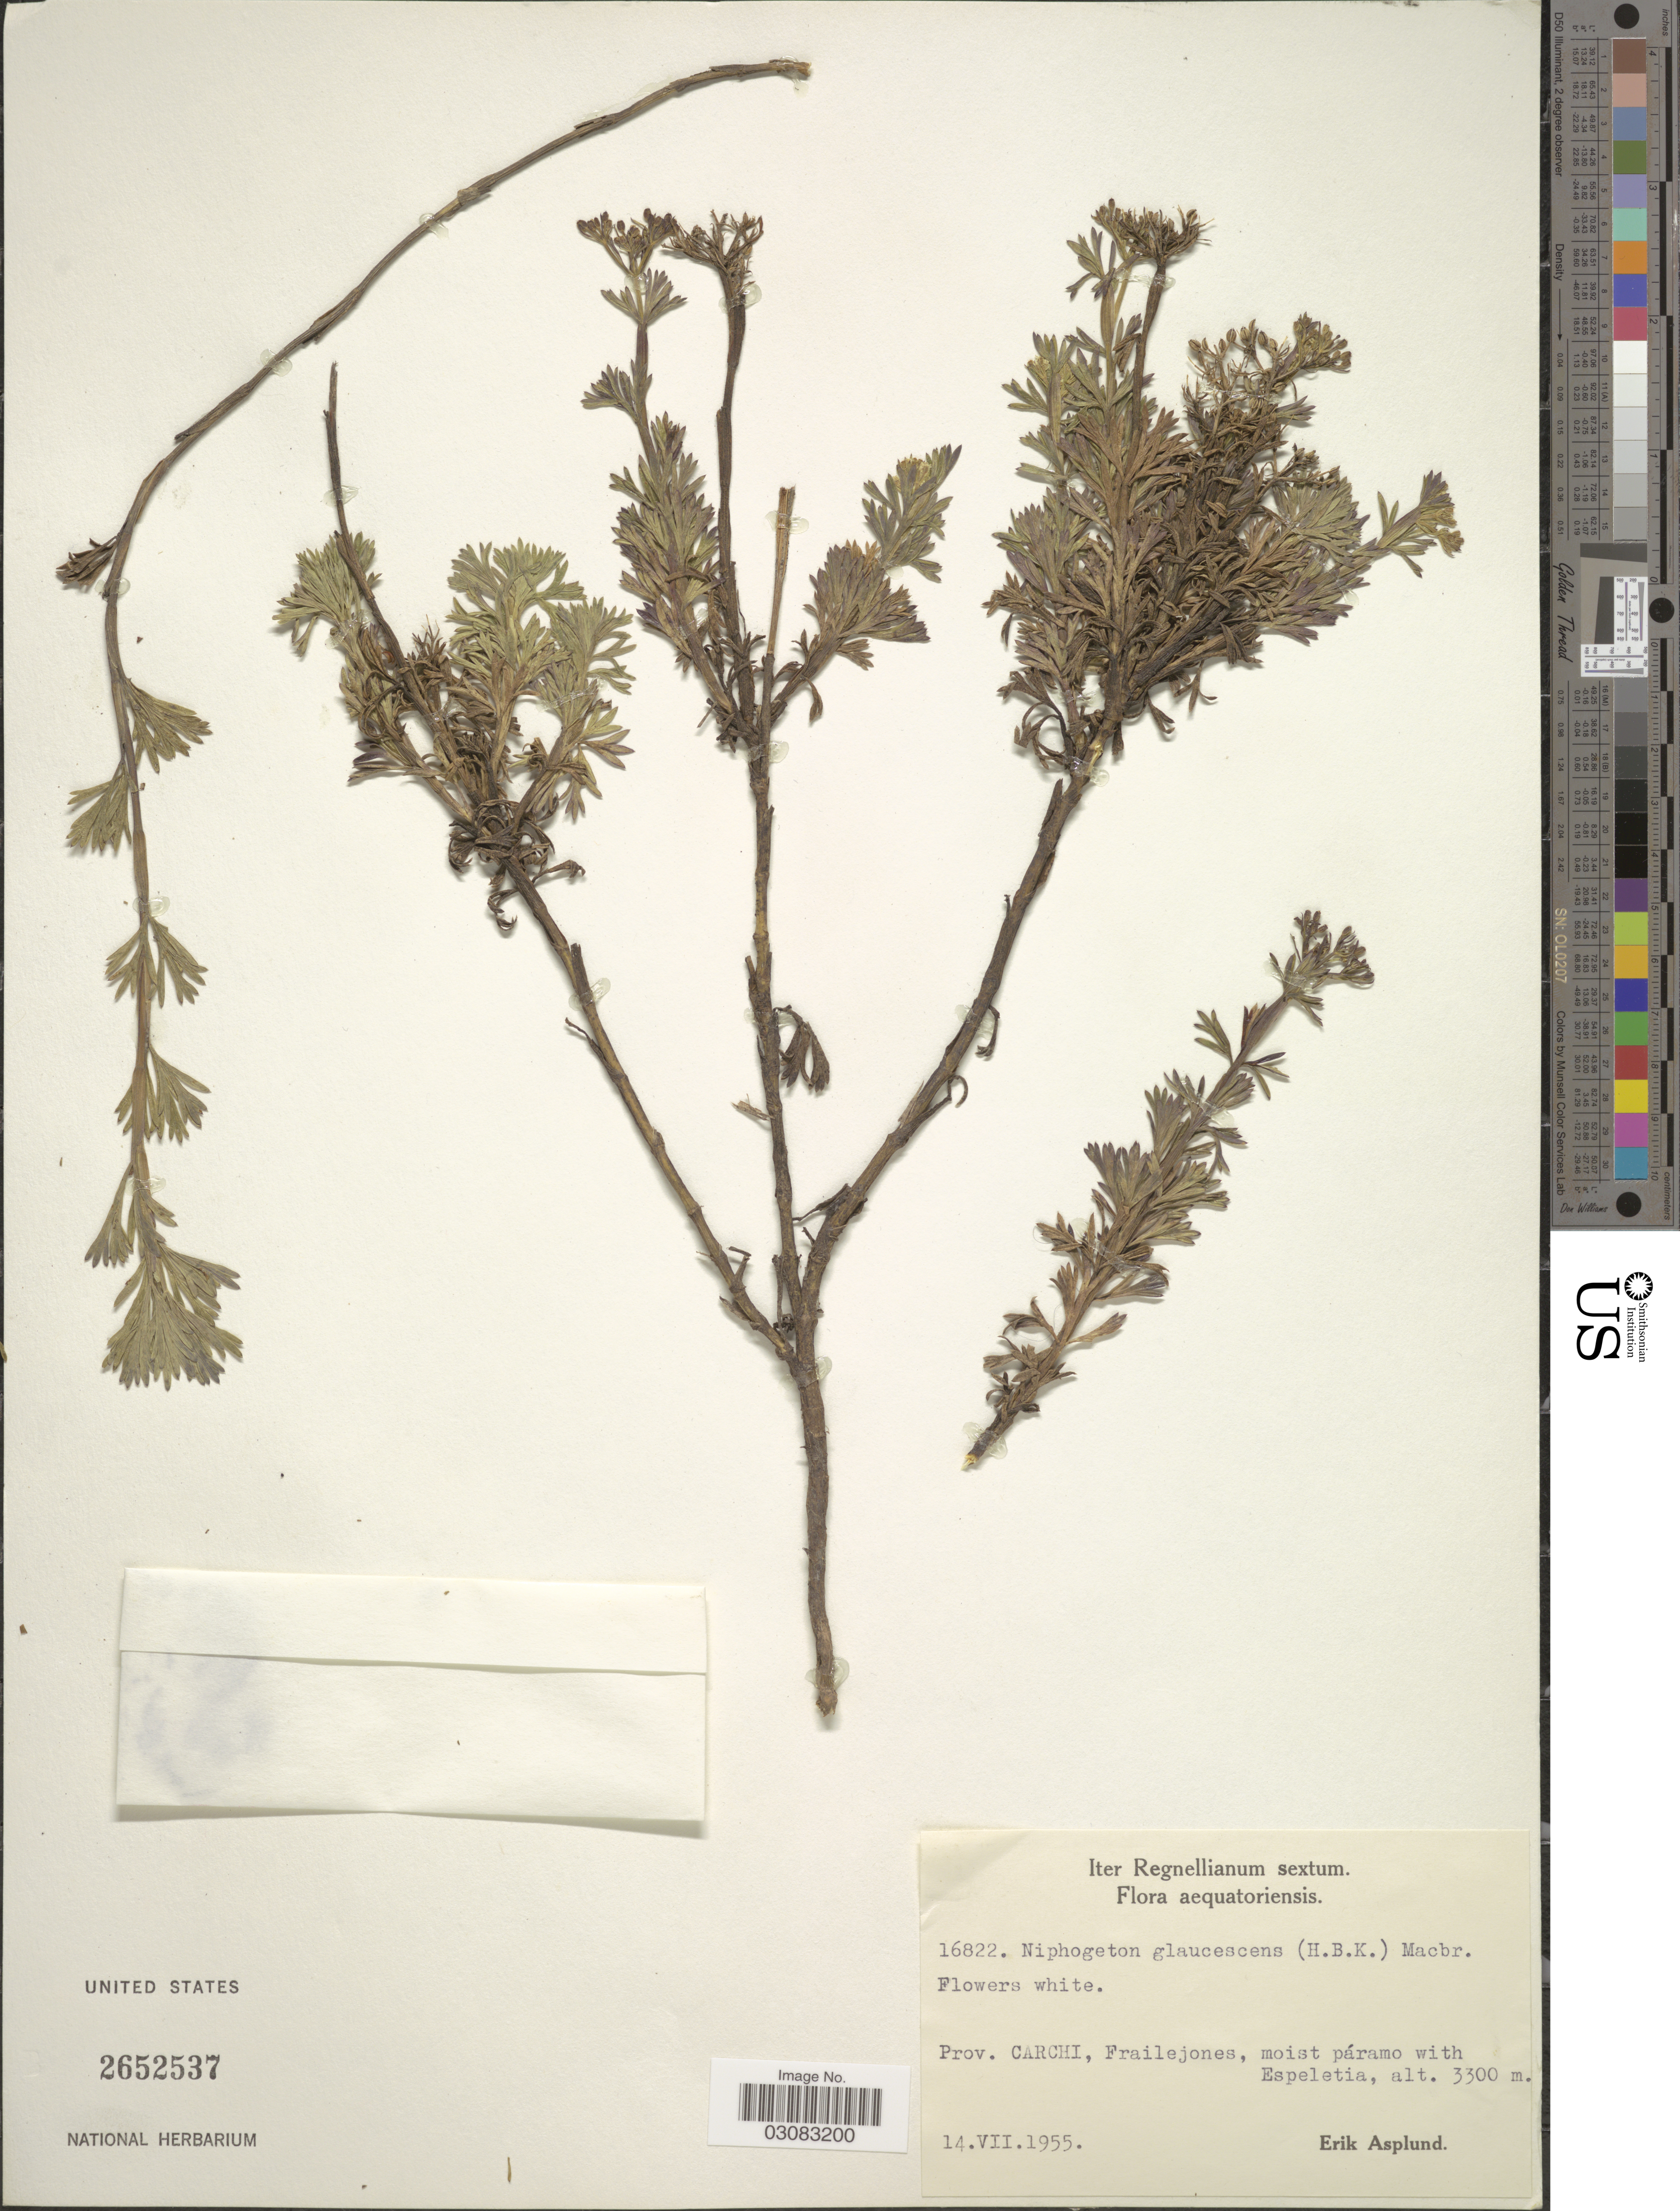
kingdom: Plantae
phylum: Tracheophyta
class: Magnoliopsida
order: Apiales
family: Apiaceae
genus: Niphogeton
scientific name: Niphogeton glaucescens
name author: (Kunth) J.F. Macbr.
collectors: E. Asplund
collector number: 16822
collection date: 1955-07-14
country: Ecuador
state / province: Carchi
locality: Prov. Carchi, Frailejones.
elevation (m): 3300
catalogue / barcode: US 2652537